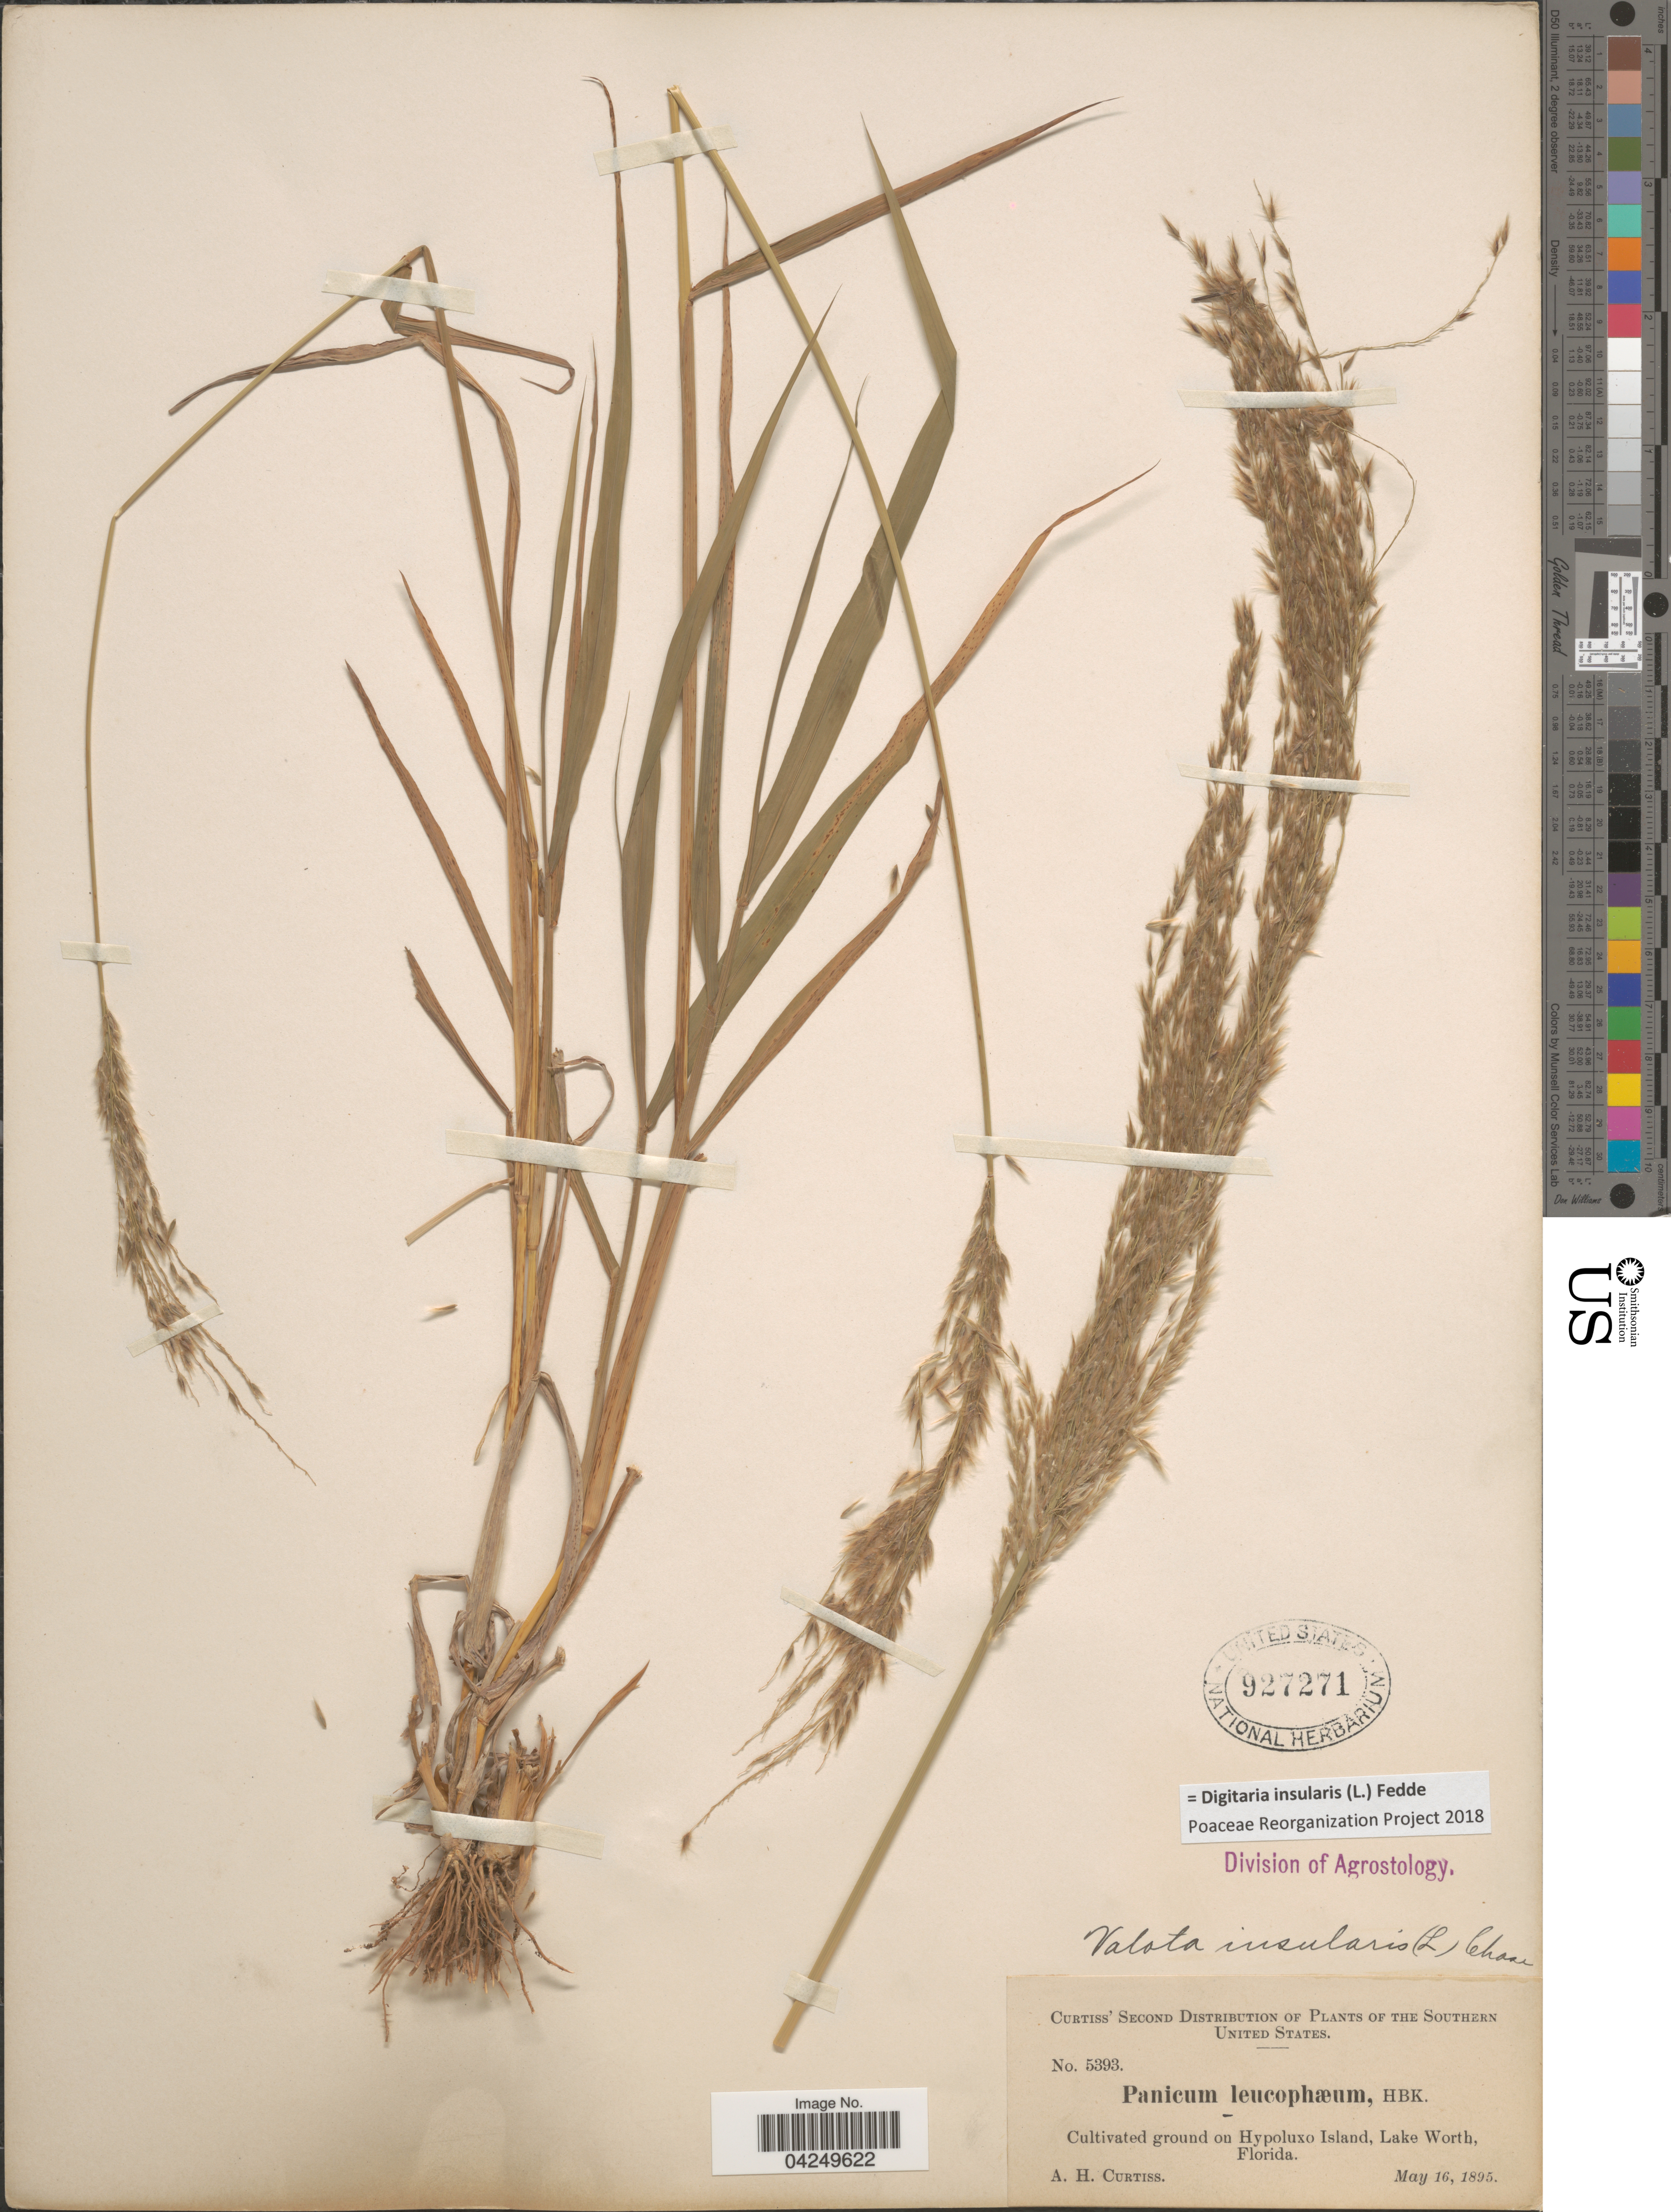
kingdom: Plantae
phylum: Tracheophyta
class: Liliopsida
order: Poales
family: Poaceae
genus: Digitaria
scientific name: Digitaria insularis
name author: (L.) Fedde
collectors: A. H. Curtiss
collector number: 5393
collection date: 1895-05-16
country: United States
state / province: Florida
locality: The Southern United States. On Hypoluxo Island, Lake Worth.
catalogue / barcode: US 927271